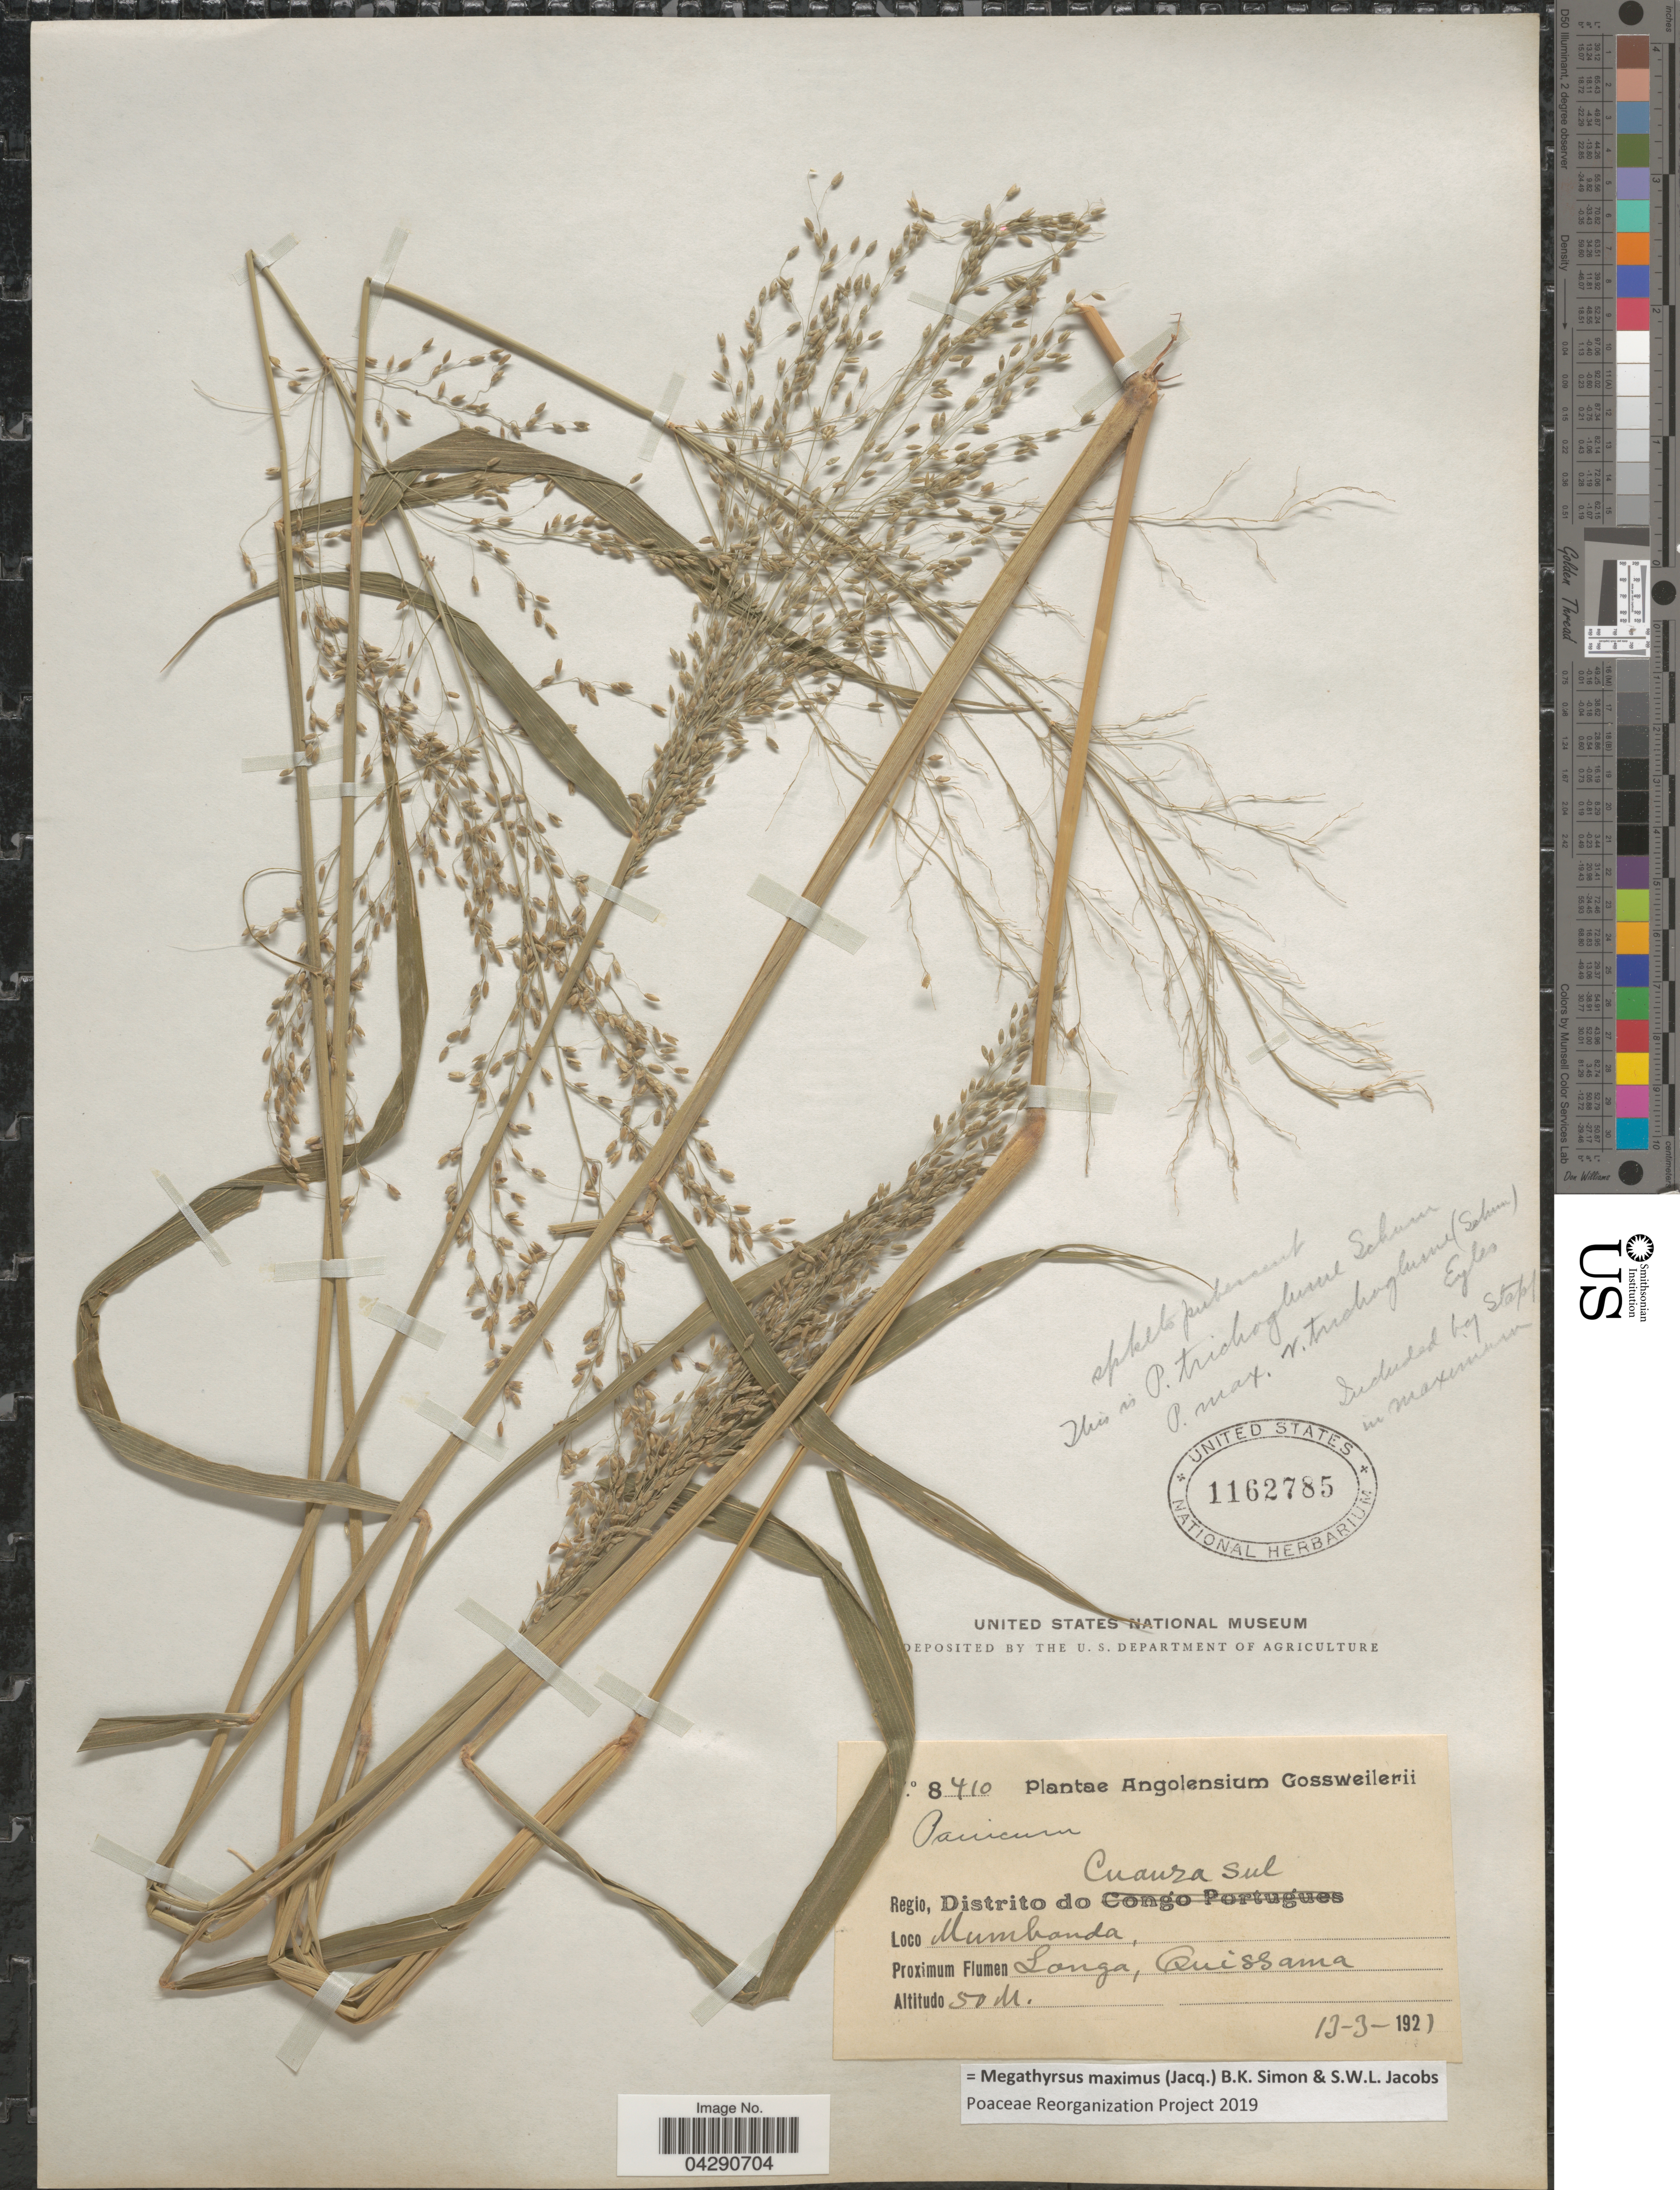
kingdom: Plantae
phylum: Tracheophyta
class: Liliopsida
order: Poales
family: Poaceae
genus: Megathyrsus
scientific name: Megathyrsus maximus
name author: (Jacq.) B.K. Simon & S.W.L. Jacobs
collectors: -. Gossweiler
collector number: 8410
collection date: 1921-03-13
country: Angola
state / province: Cuanza Sul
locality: Regio, Distrito do Cuanza Sul. Mumbanda. Proximum Flumen Longa, Quissama.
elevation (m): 50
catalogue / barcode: US 1162785